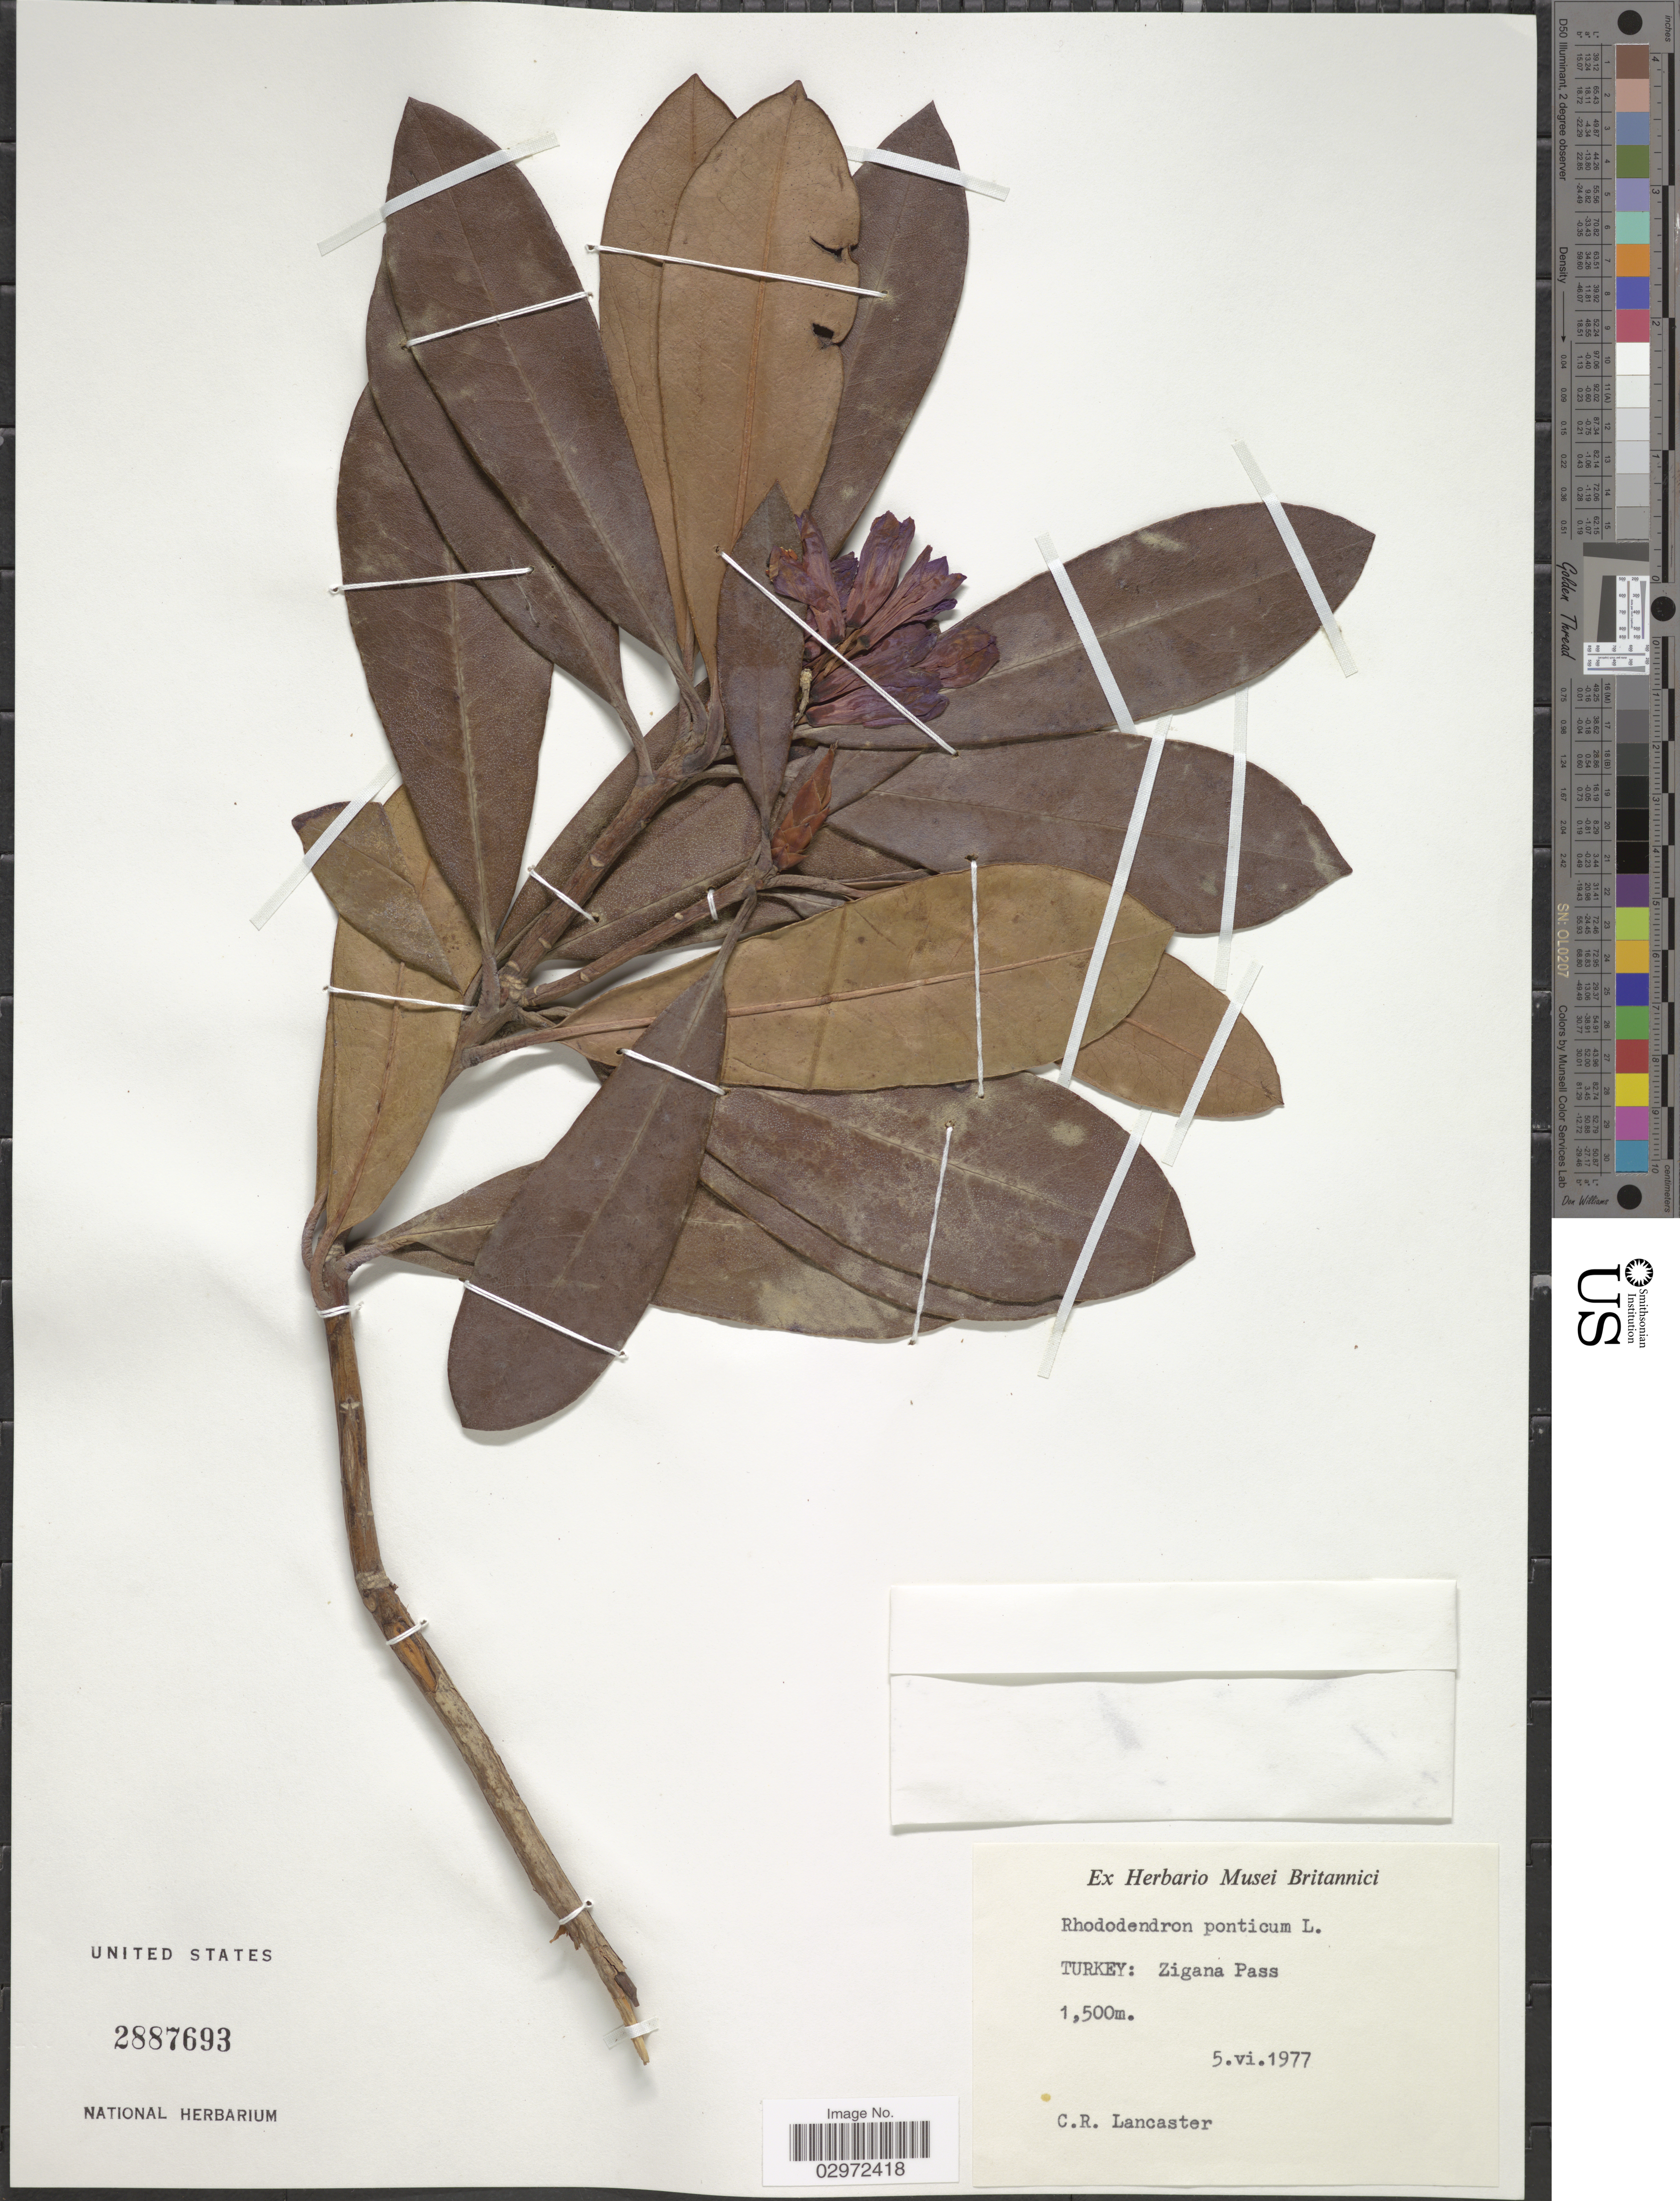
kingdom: Plantae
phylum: Tracheophyta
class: Magnoliopsida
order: Ericales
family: Ericaceae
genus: Rhododendron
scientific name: Rhododendron ponticum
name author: L.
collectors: C. Lancaster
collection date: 1977-06-05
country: Turkey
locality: Zigana Pass.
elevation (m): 1500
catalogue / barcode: US 2887693